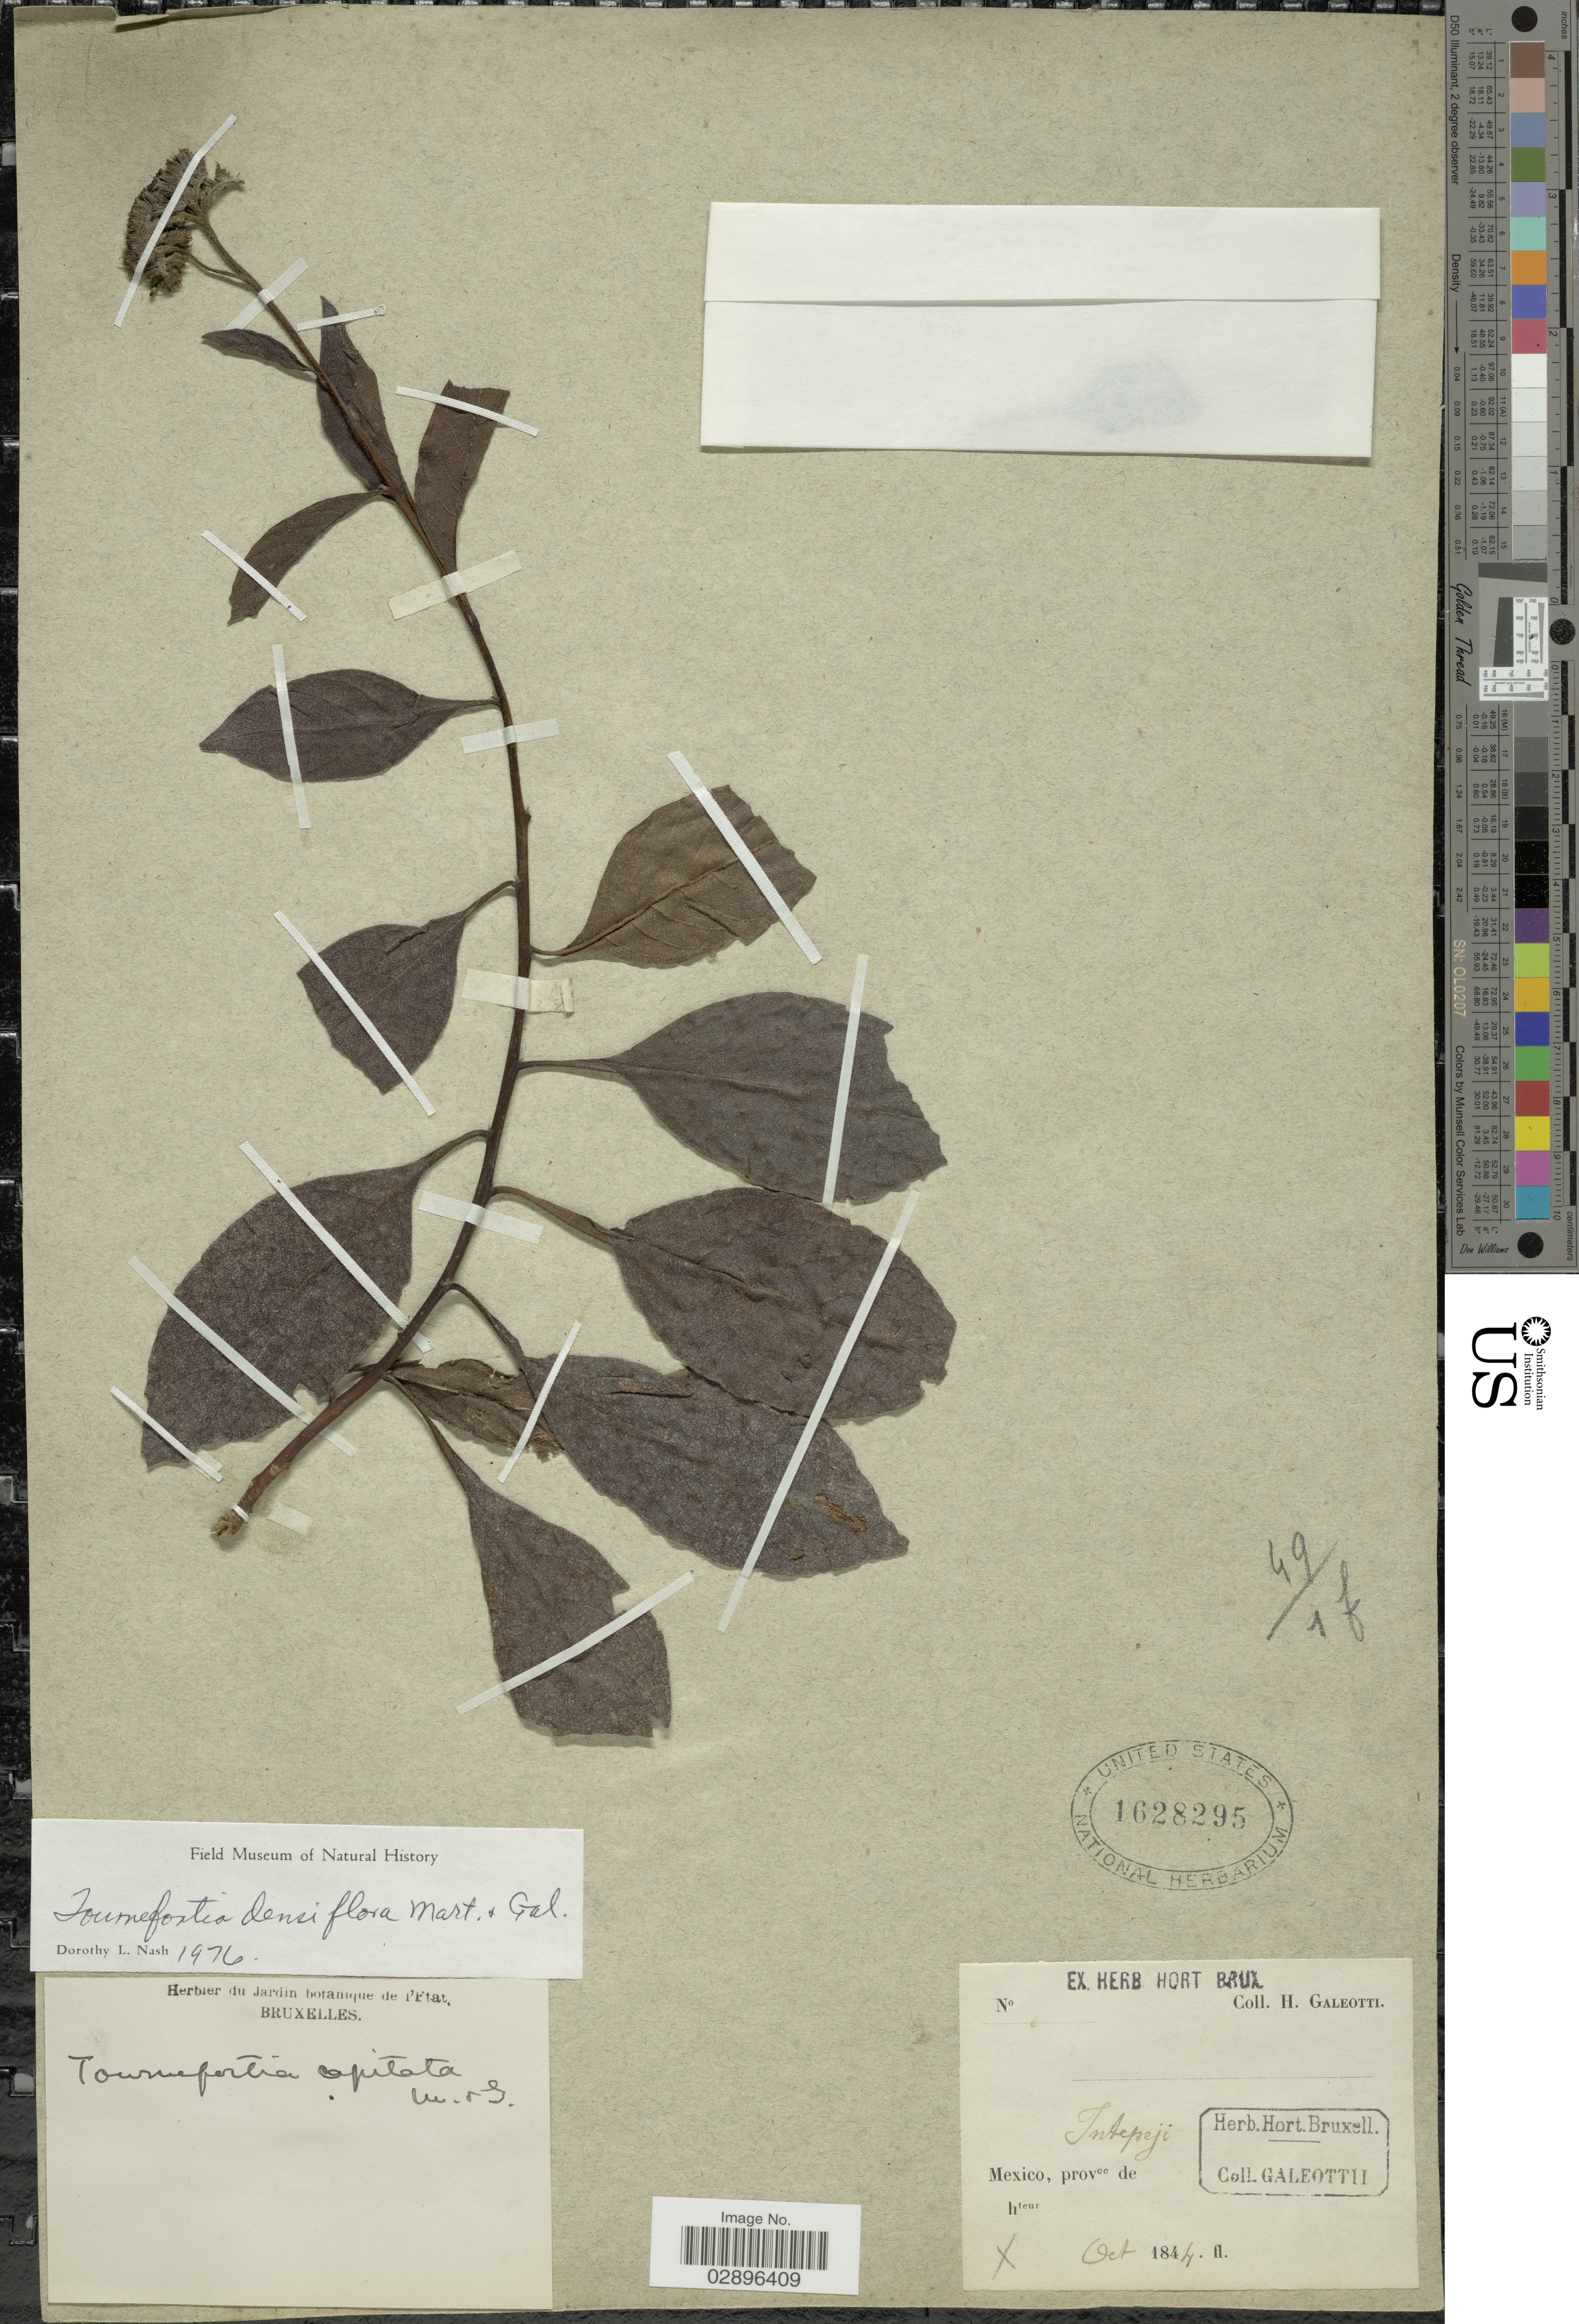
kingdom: Plantae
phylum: Tracheophyta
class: Magnoliopsida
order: Boraginales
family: Heliotropiaceae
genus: Tournefortia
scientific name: Tournefortia densiflora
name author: M. Martens & Galeotti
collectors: H. G. Galeotti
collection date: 1844-10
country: Mexico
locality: Intepeji. [interpreted]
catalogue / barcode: US 1628295